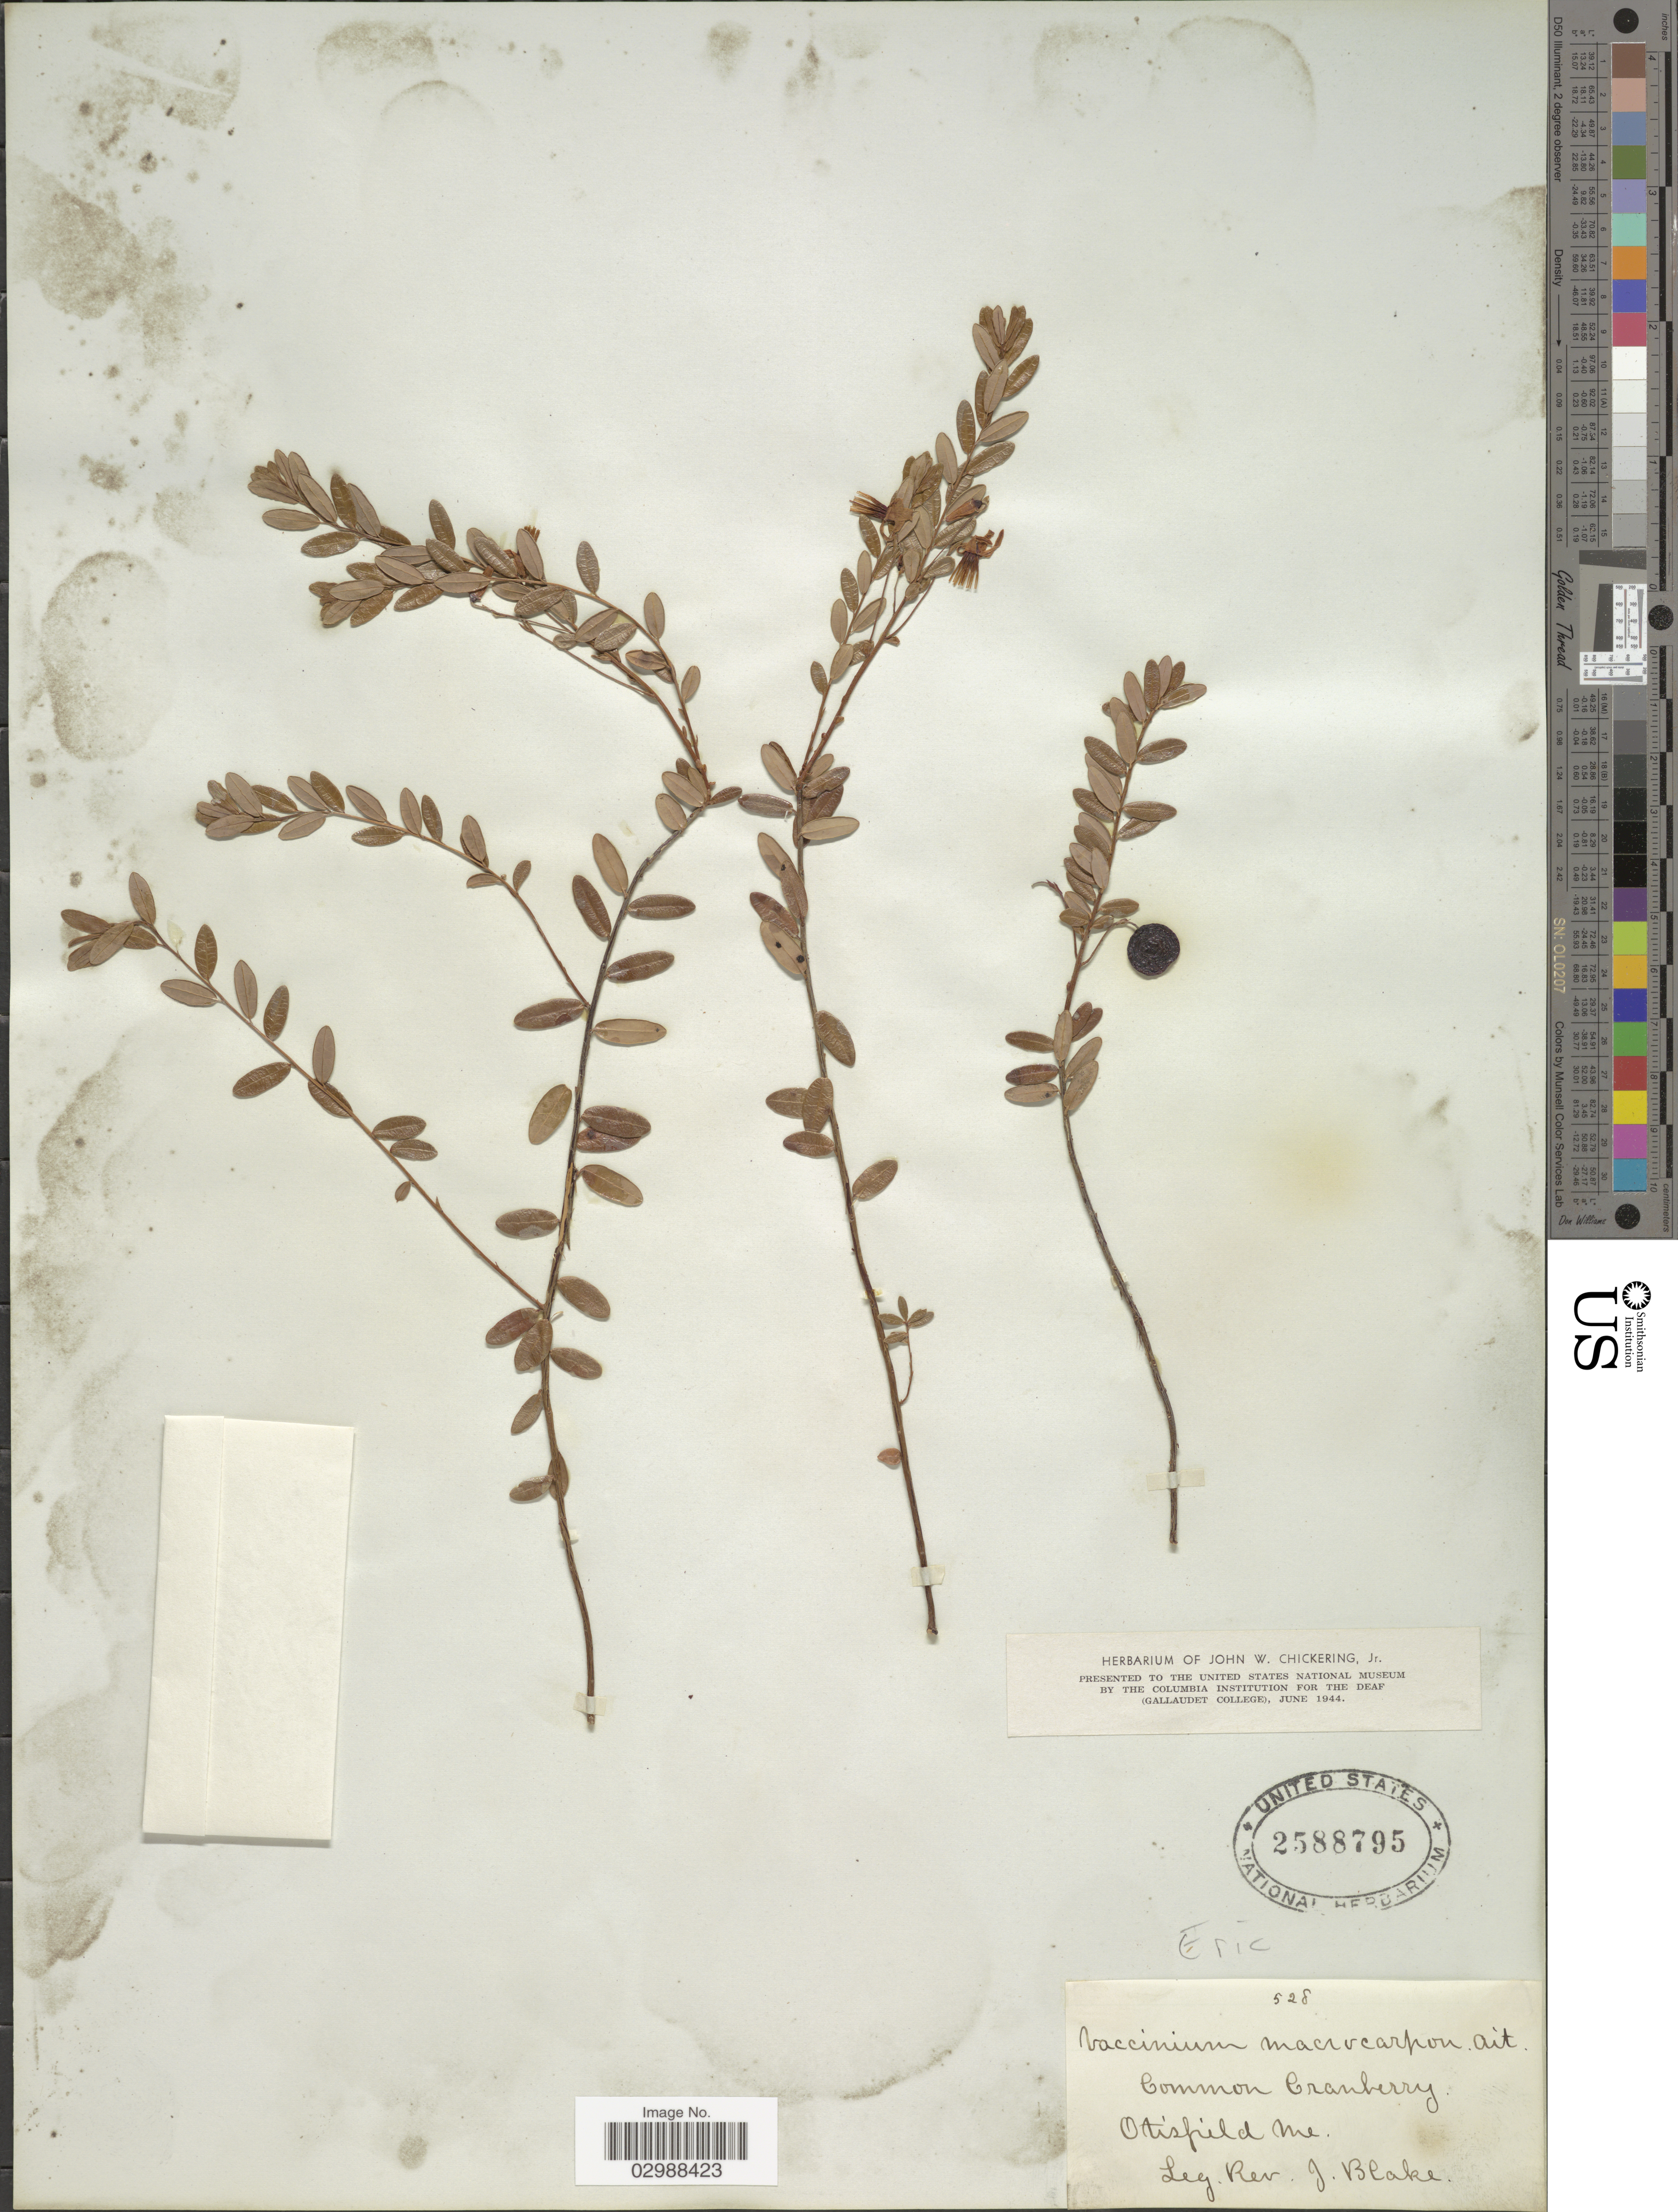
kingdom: Plantae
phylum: Tracheophyta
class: Magnoliopsida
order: Ericales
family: Ericaceae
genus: Vaccinium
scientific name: Vaccinium macrocarpon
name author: Aiton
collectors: J. Blake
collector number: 528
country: United States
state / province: Maine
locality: Otisfield, Me.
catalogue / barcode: US 2588795